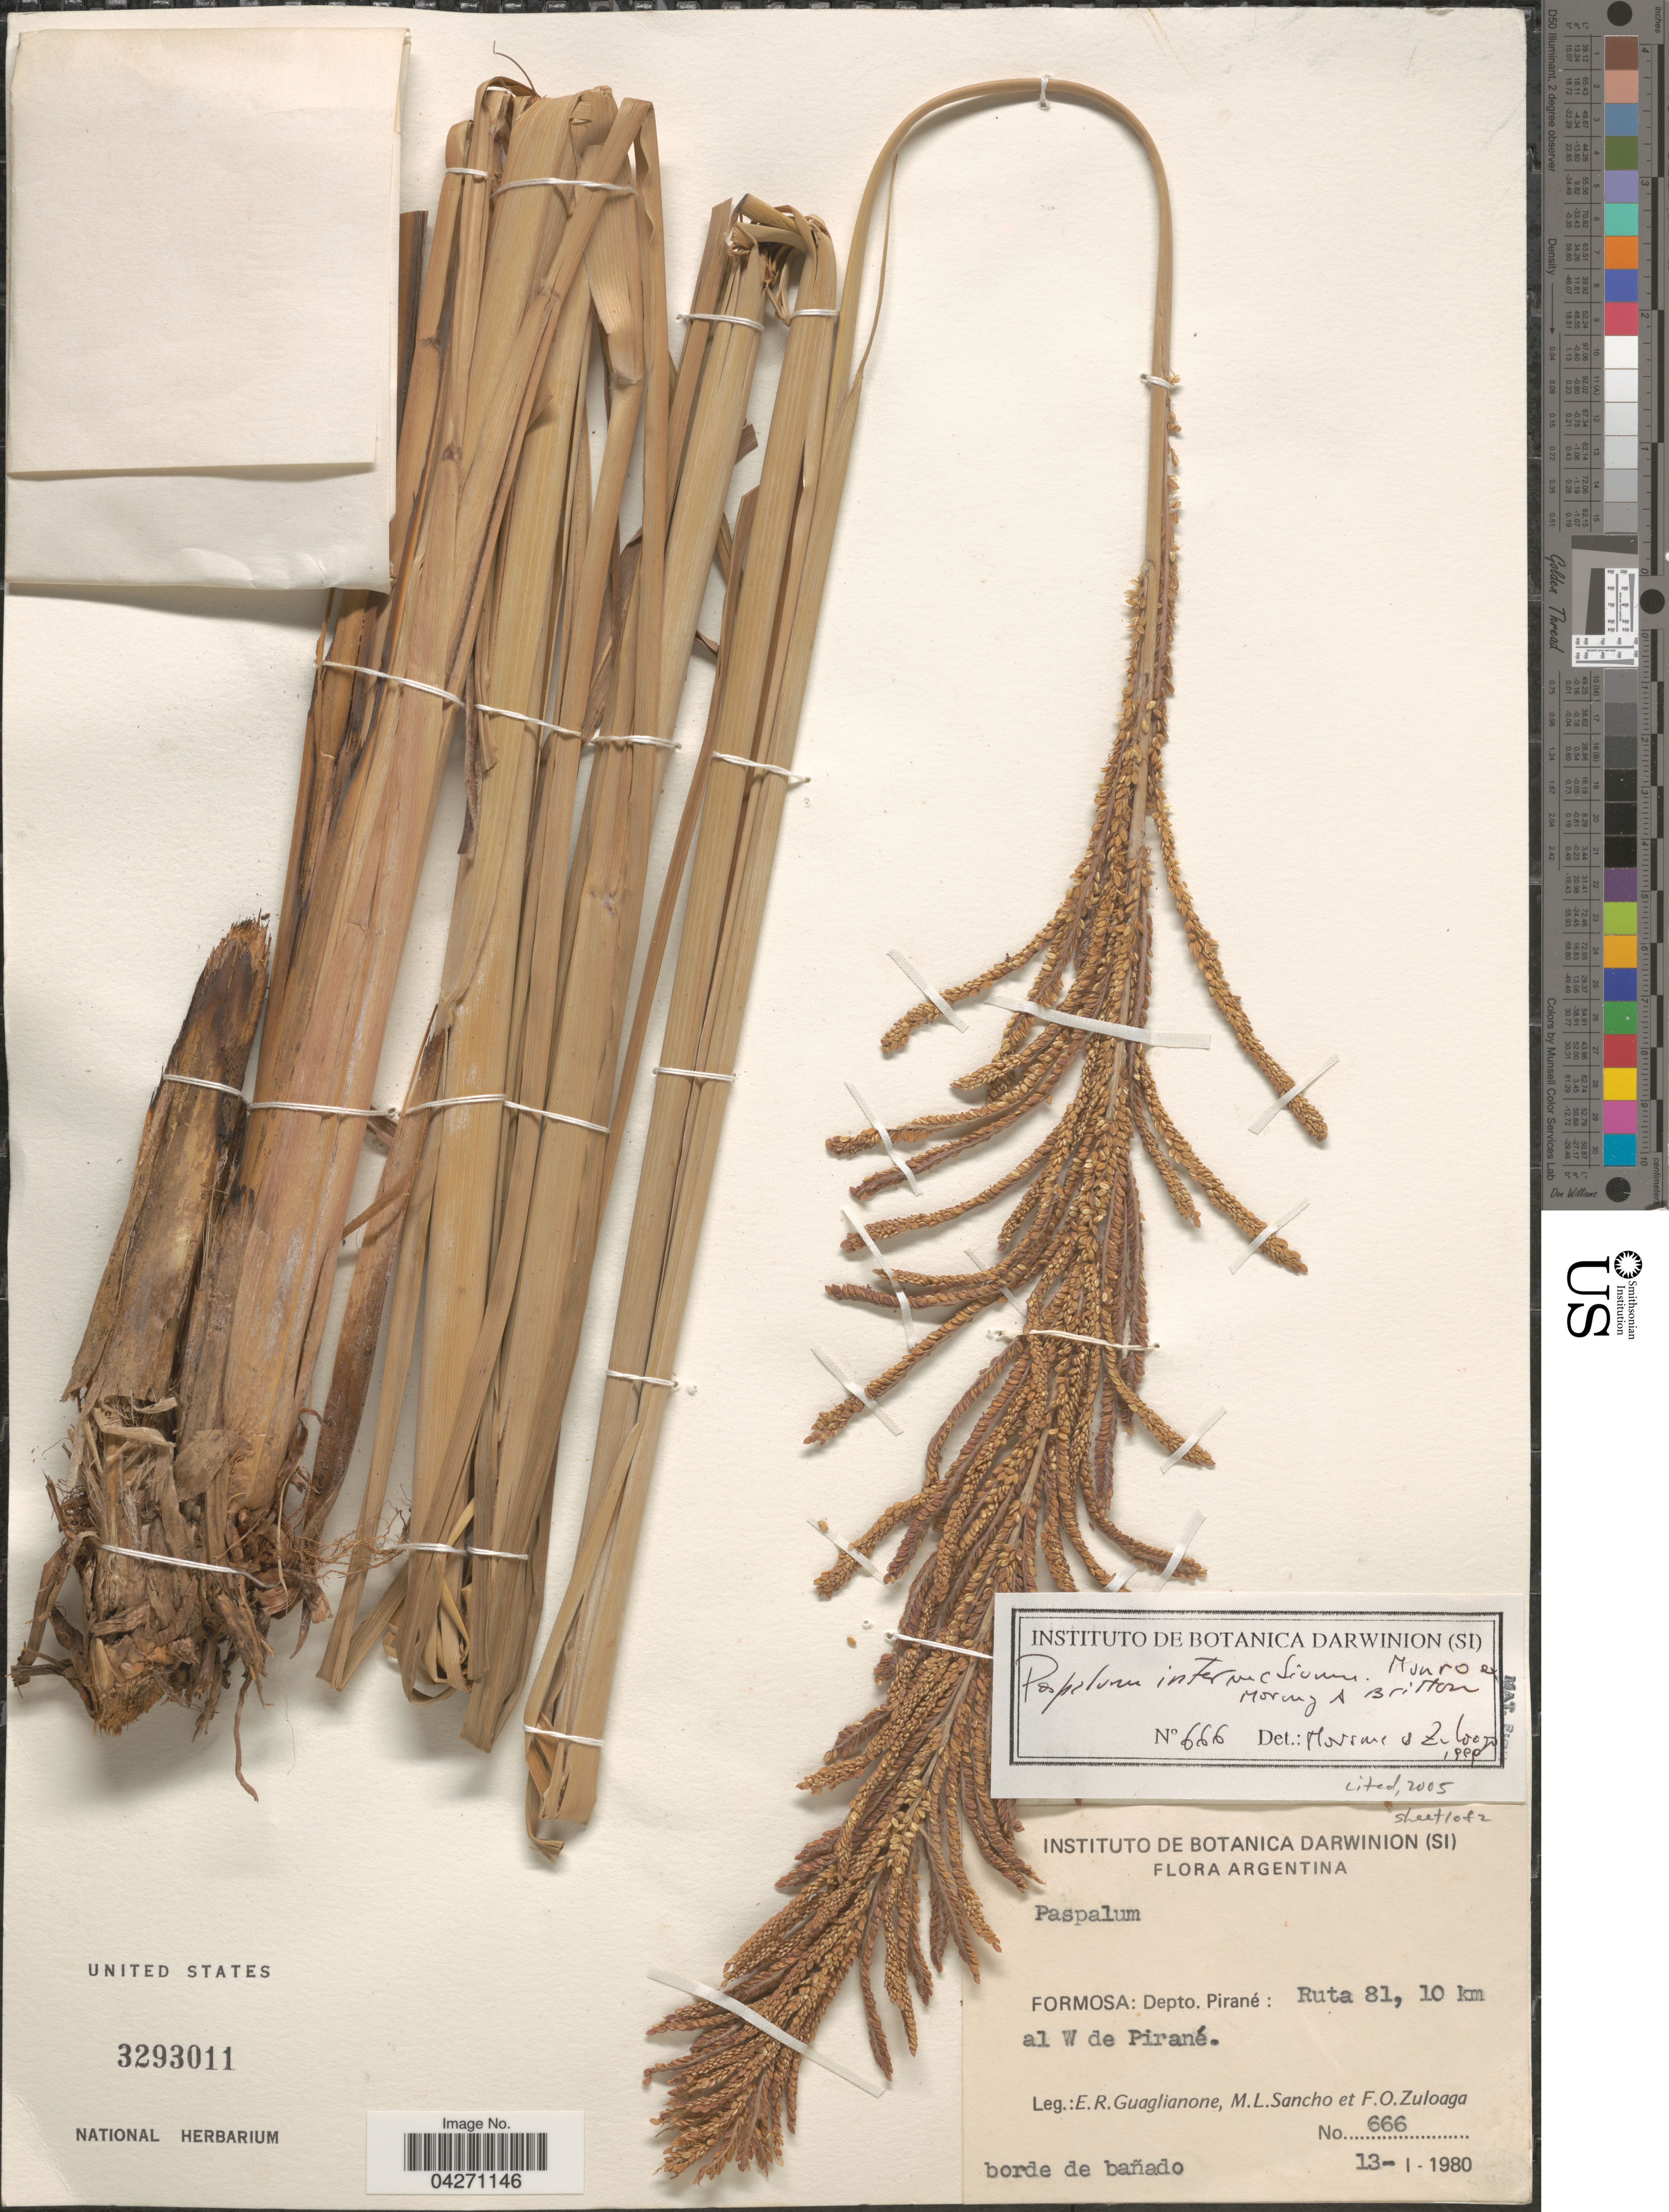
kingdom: Plantae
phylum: Tracheophyta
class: Liliopsida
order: Poales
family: Poaceae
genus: Paspalum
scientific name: Paspalum intermedium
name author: Munro ex Morong & Britton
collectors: E. R. Guaglianone, M. L. Sancho & F. O. Zuloaga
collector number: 666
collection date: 1980-01-13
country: Argentina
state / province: Formosa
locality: Depto. Pirané: Ruta 81, 10 km al W de Pirané.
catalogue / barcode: US 3293011